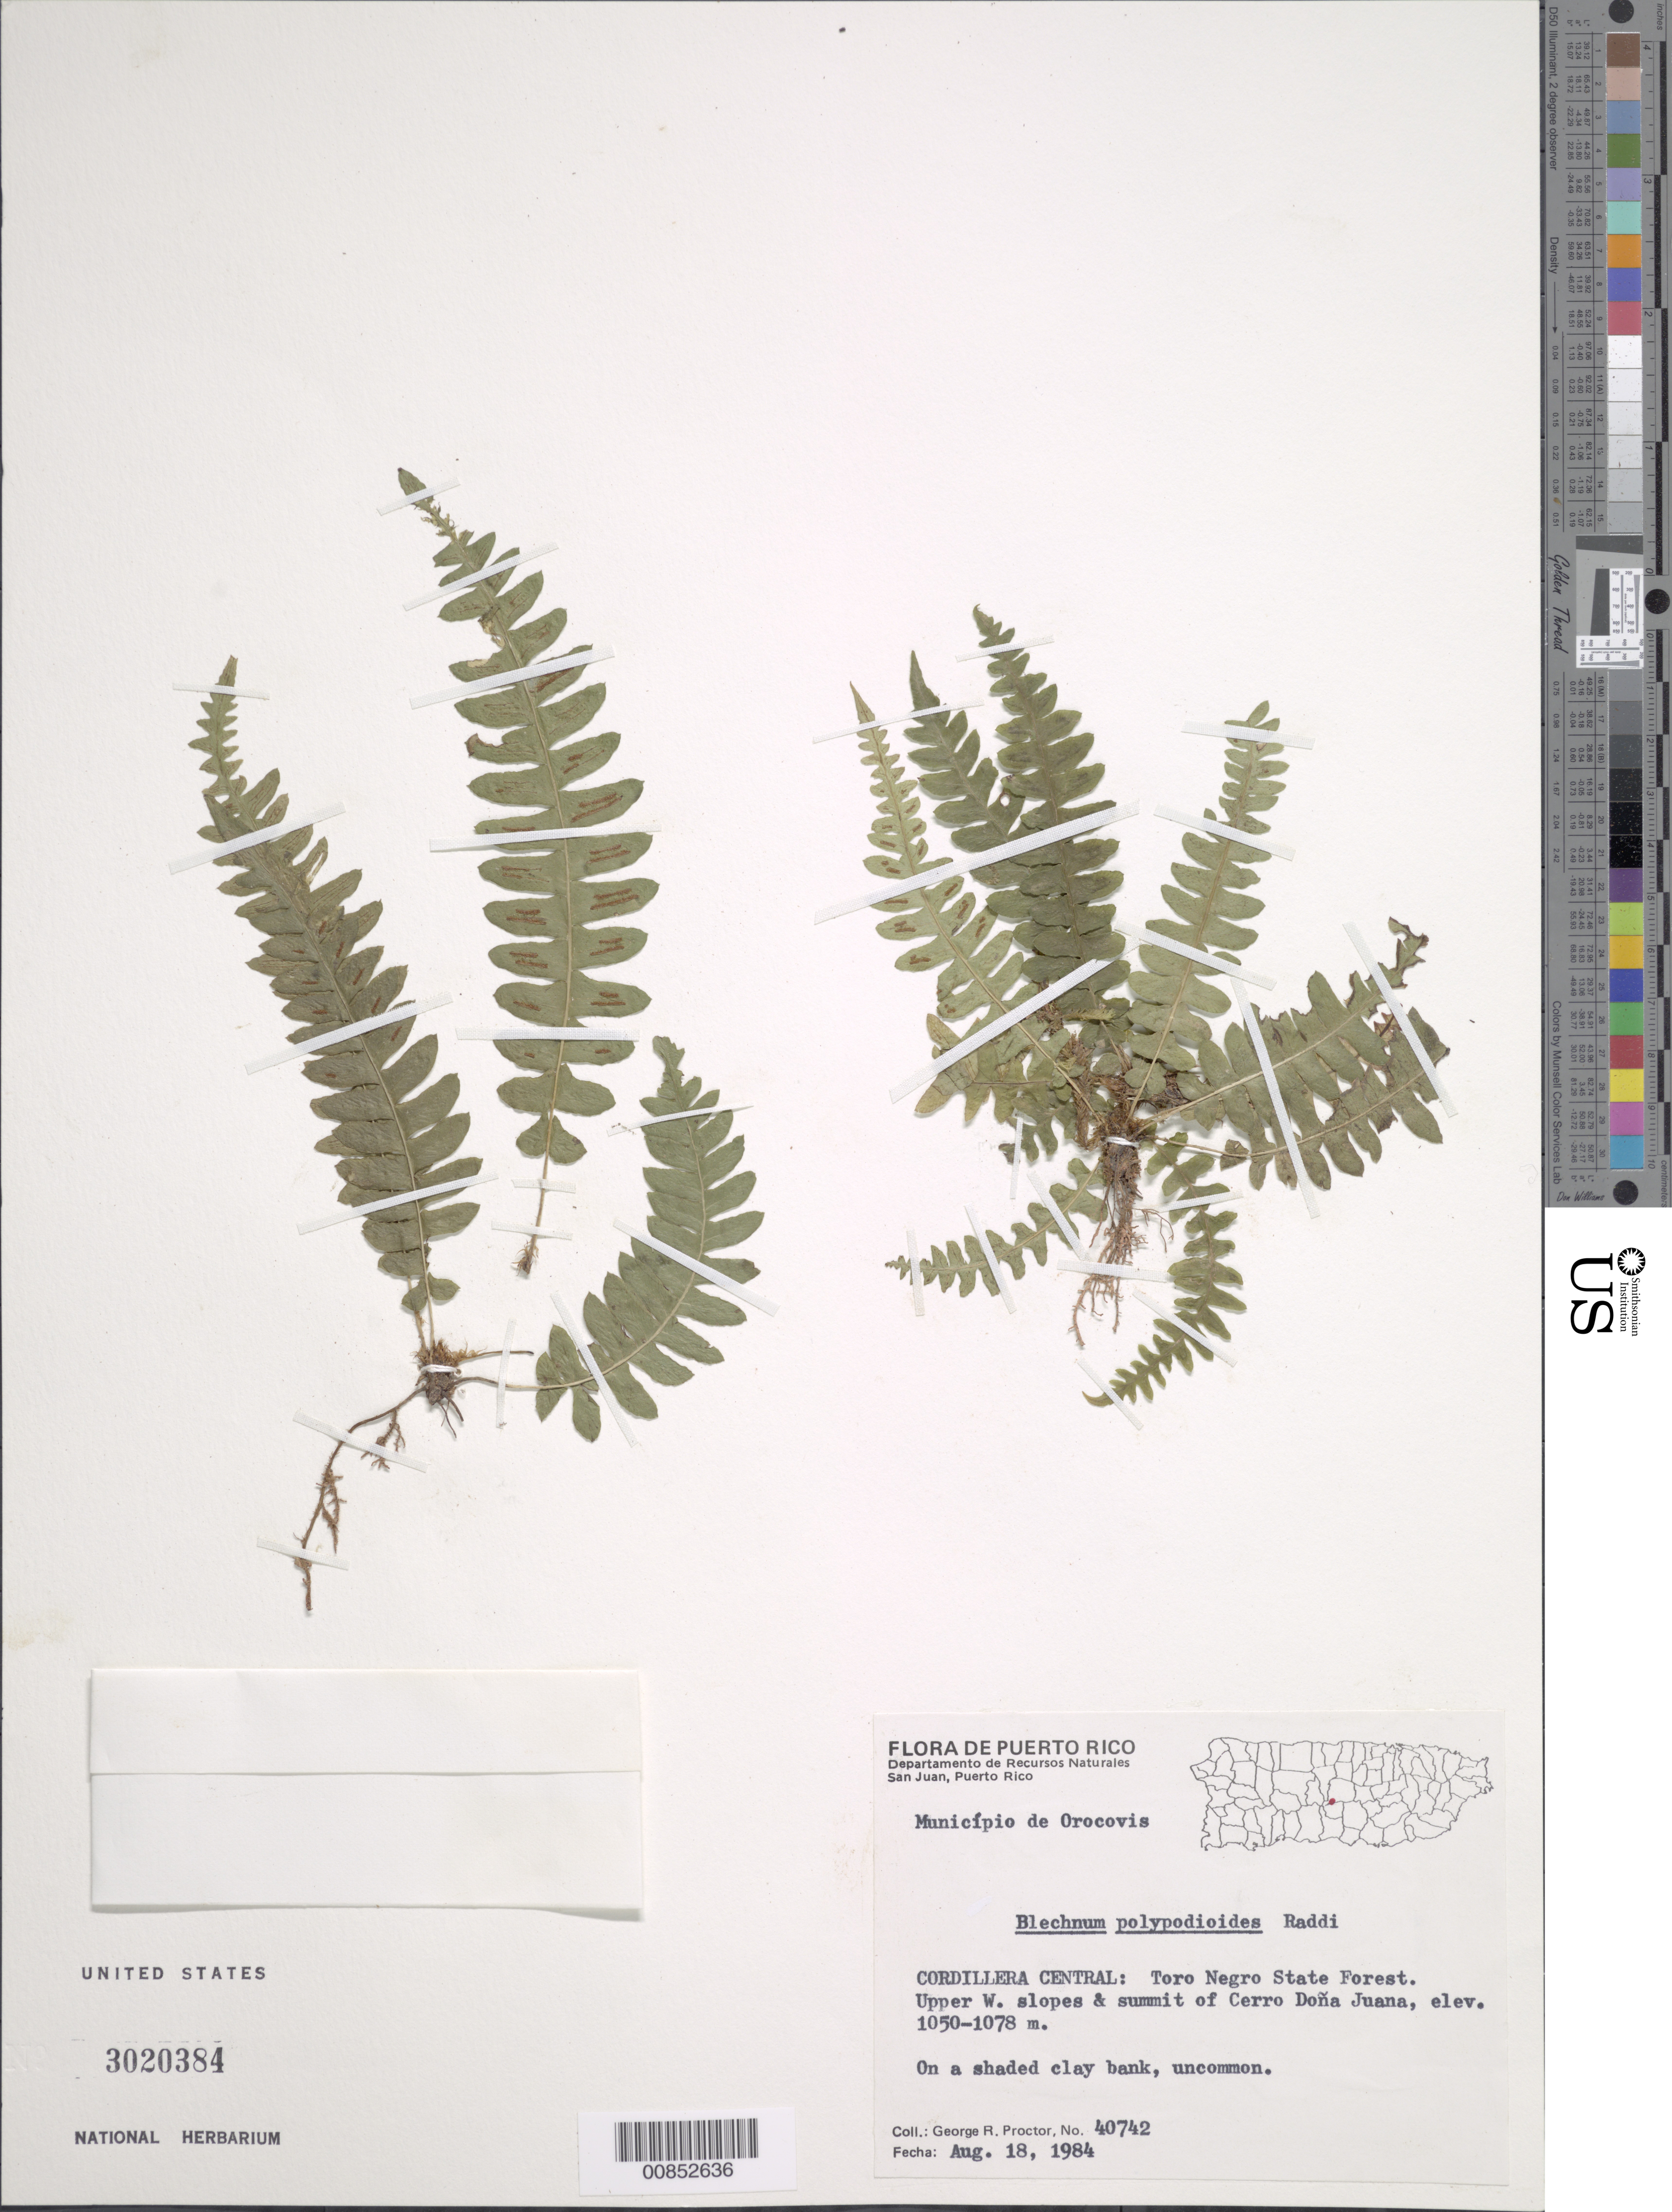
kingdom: Plantae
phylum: Tracheophyta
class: Polypodiopsida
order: Polypodiales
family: Blechnaceae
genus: Blechnum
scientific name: Blechnum unilaterale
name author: Sw.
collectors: G. R. Proctor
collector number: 40742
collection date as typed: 18 Aug 1984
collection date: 1984-08-18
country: Puerto Rico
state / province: Orocovis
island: Puerto Rico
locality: Mun. Orocovis, Cordillera Central, Toro Negro State Forest, upper W slopes & summit of Cerro Doña Juana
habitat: Shaded clay bank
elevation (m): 1050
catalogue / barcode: US 3020384